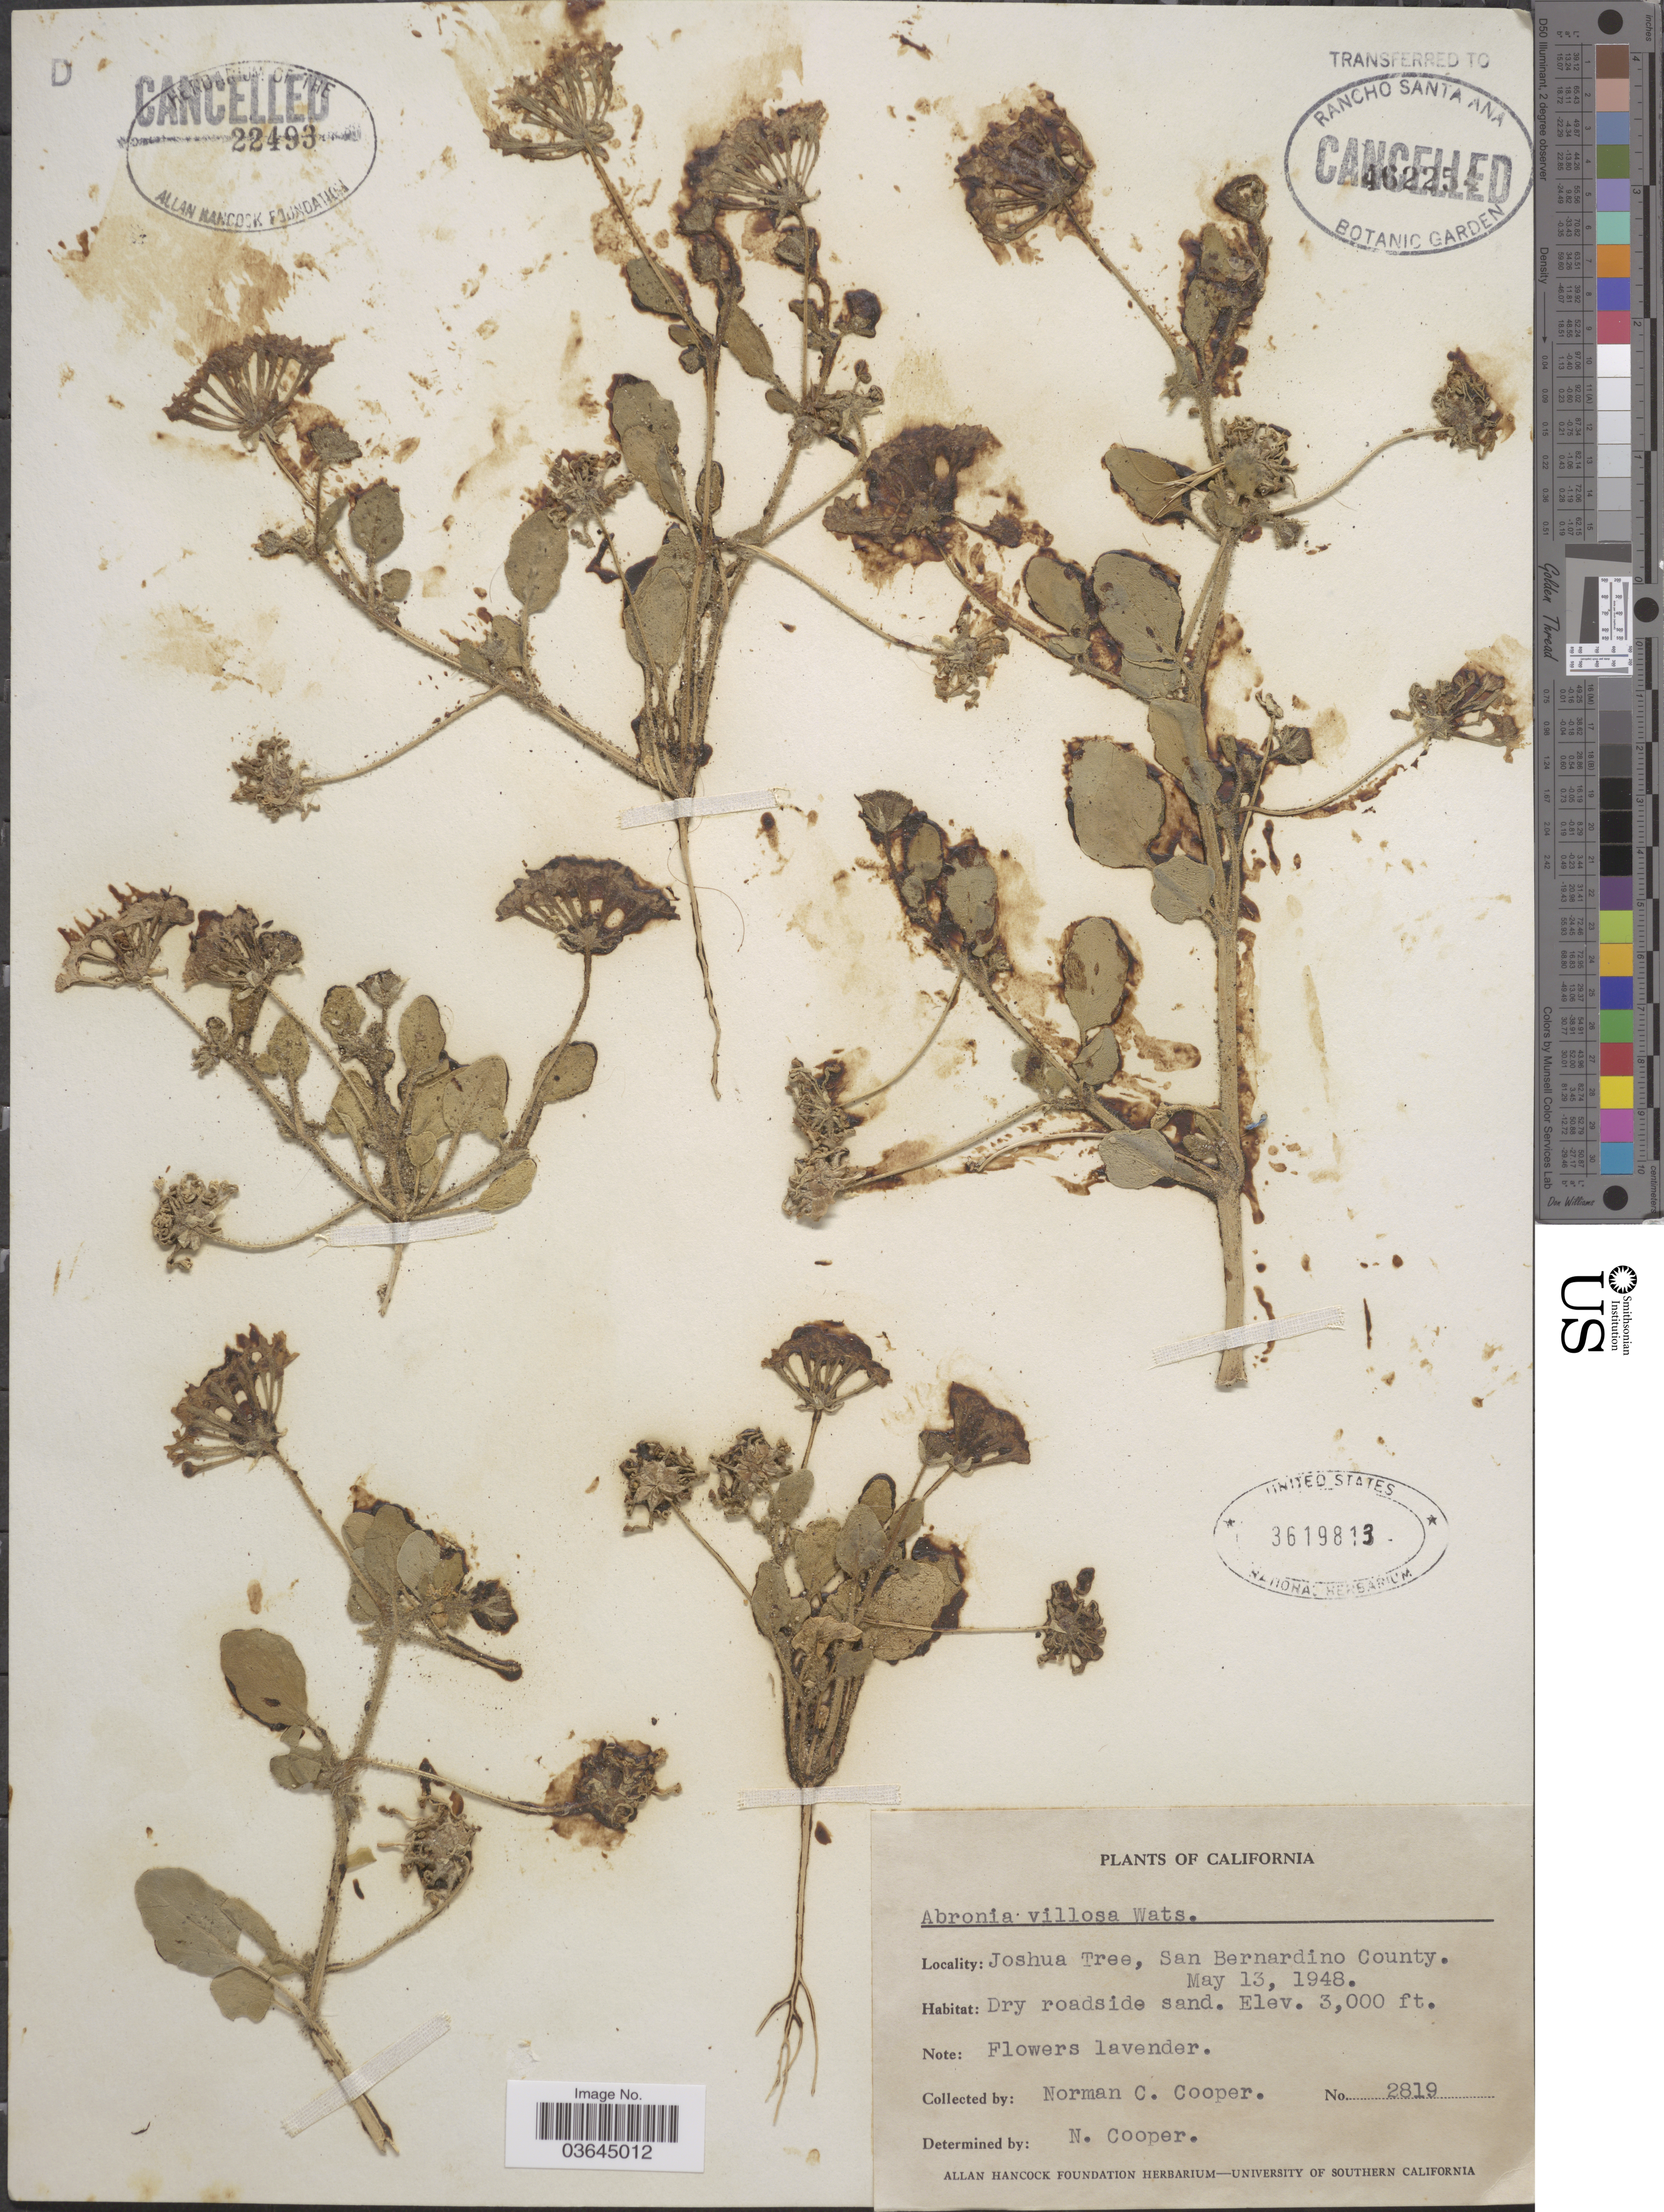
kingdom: Plantae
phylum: Tracheophyta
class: Magnoliopsida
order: Caryophyllales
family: Nyctaginaceae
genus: Abronia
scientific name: Abronia villosa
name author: S. Watson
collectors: N. Cooper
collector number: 2819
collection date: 1948-05-13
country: United States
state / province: California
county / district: San Bernardino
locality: Joshua Tree, San Bernardino County.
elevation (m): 914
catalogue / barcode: US 3619813